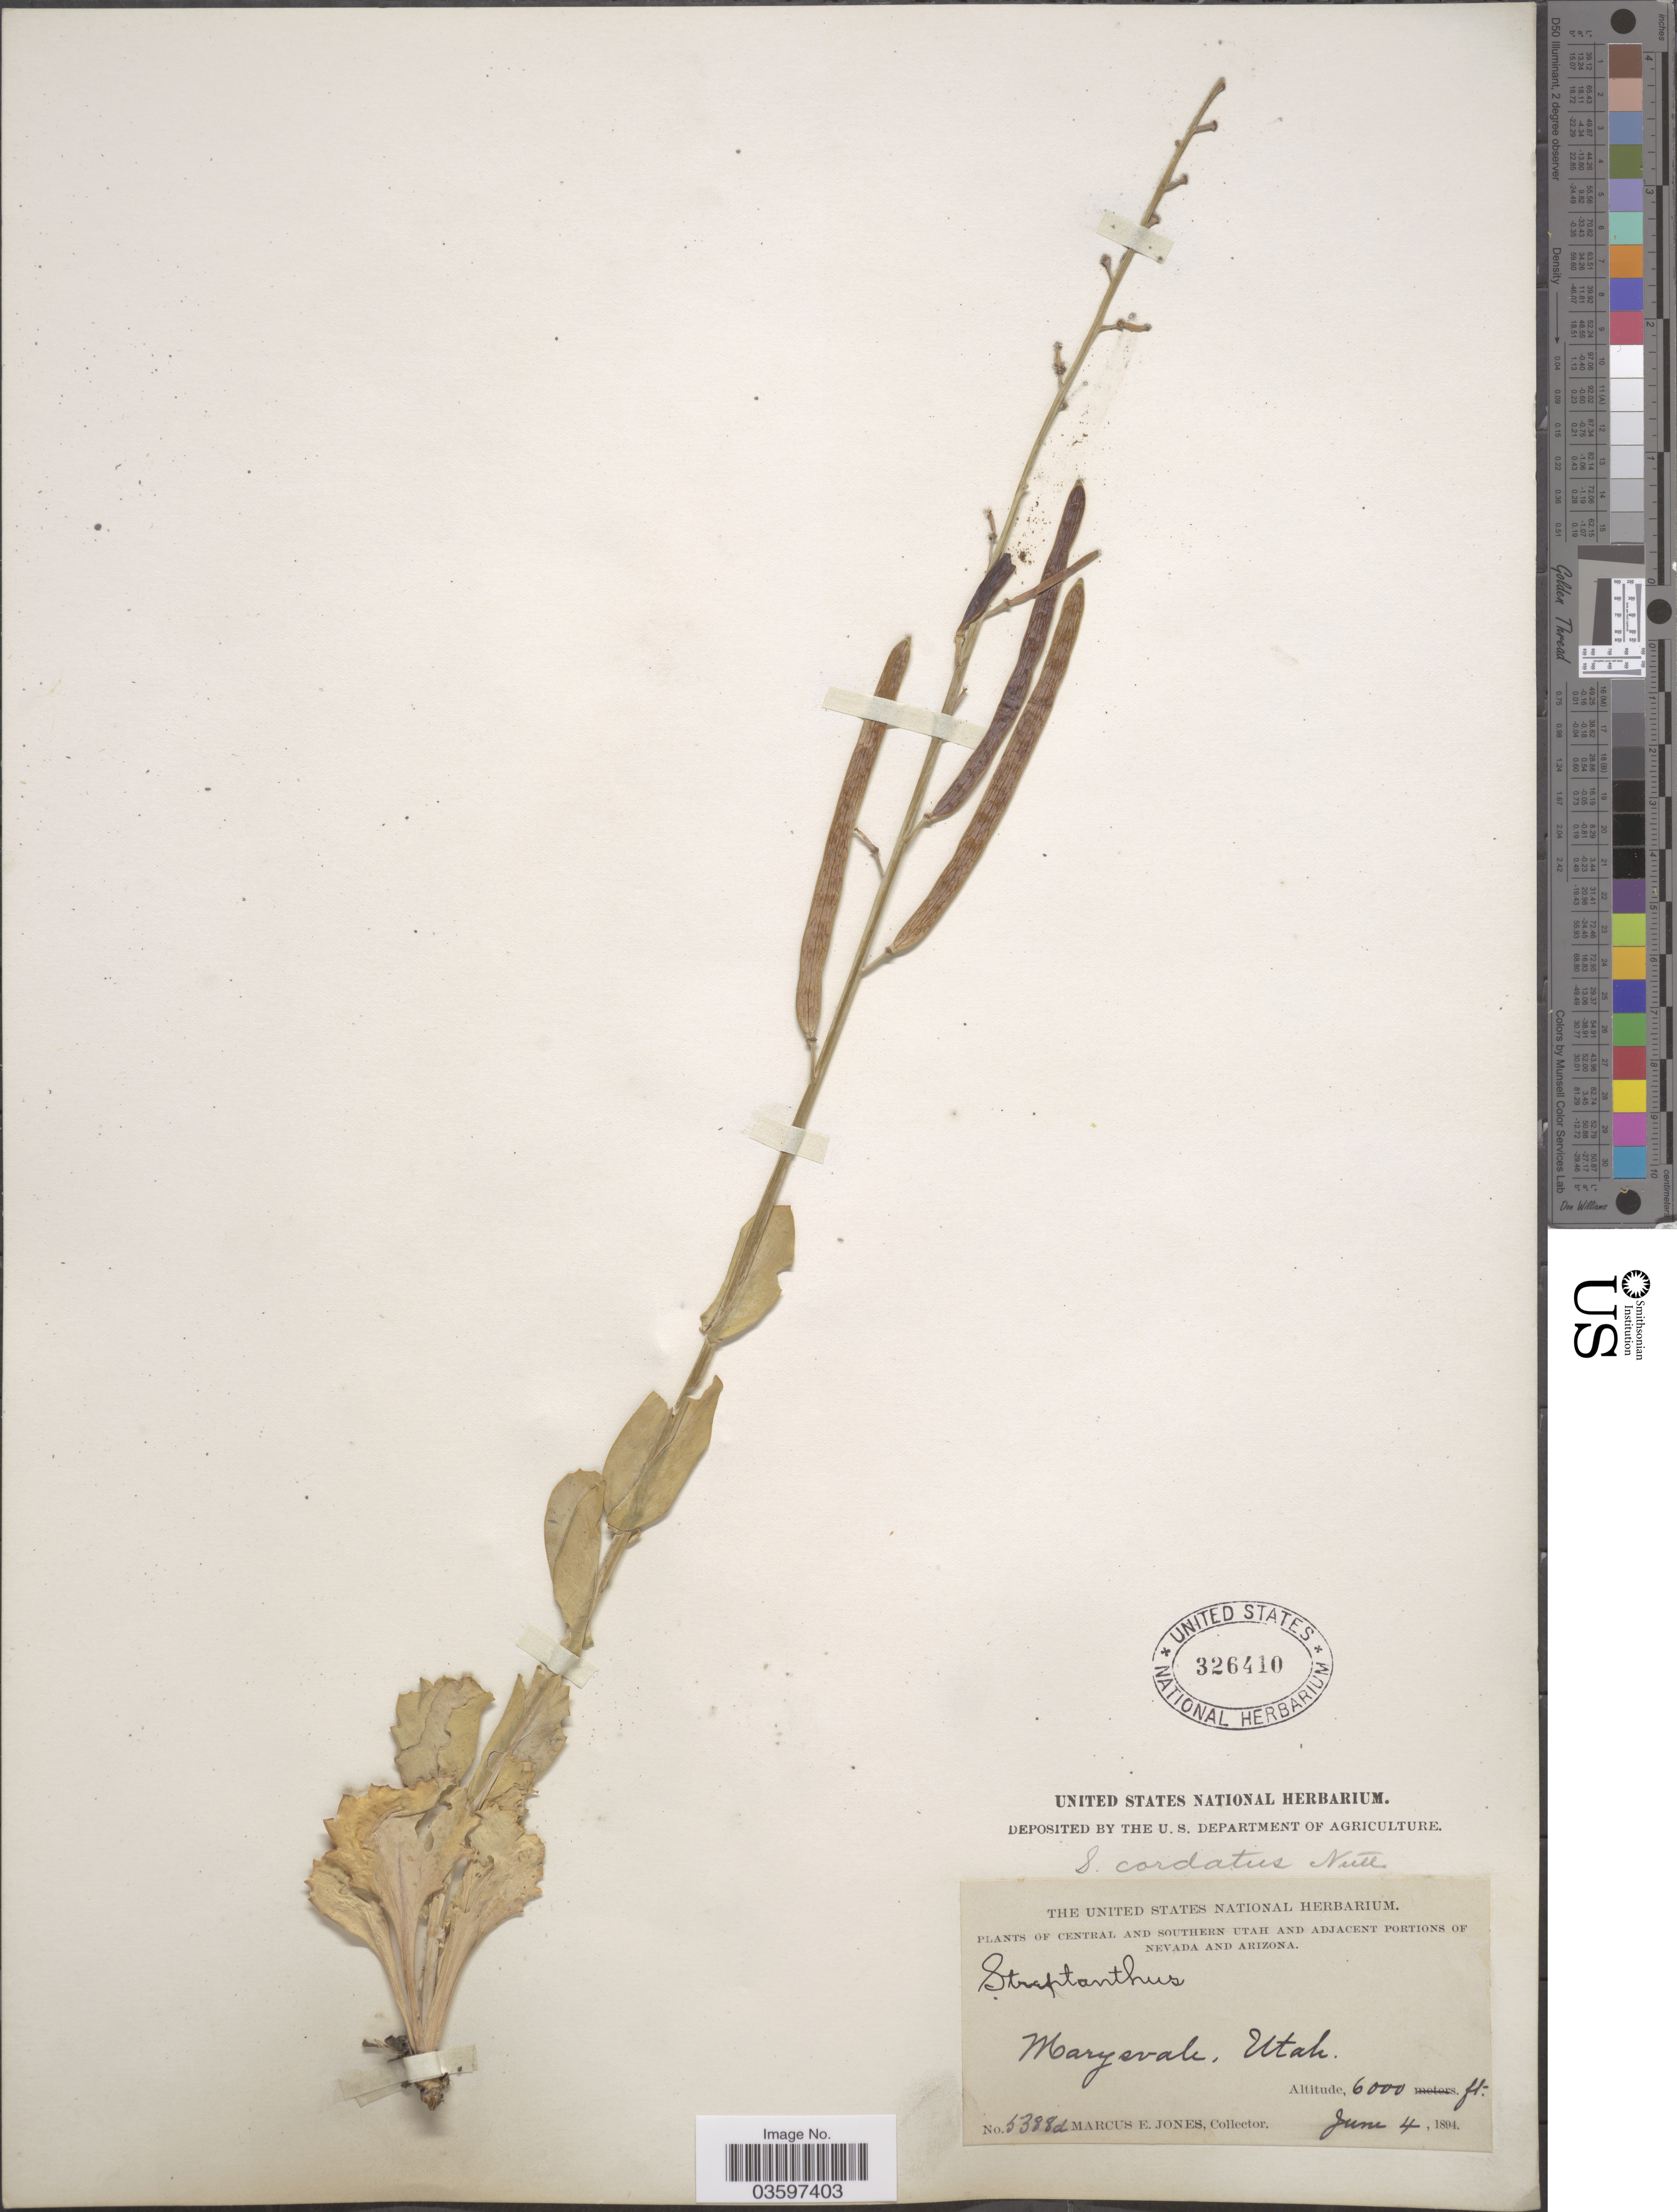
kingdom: Plantae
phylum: Tracheophyta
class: Magnoliopsida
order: Brassicales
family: Brassicaceae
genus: Streptanthus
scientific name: Streptanthus cordatus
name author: Nutt. ex Torr. & A. Gray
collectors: M. E. Jones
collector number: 5388d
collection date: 1894-06-04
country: United States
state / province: Utah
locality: Central and Southern Utah. Marysvale.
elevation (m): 1829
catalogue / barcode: US 326410